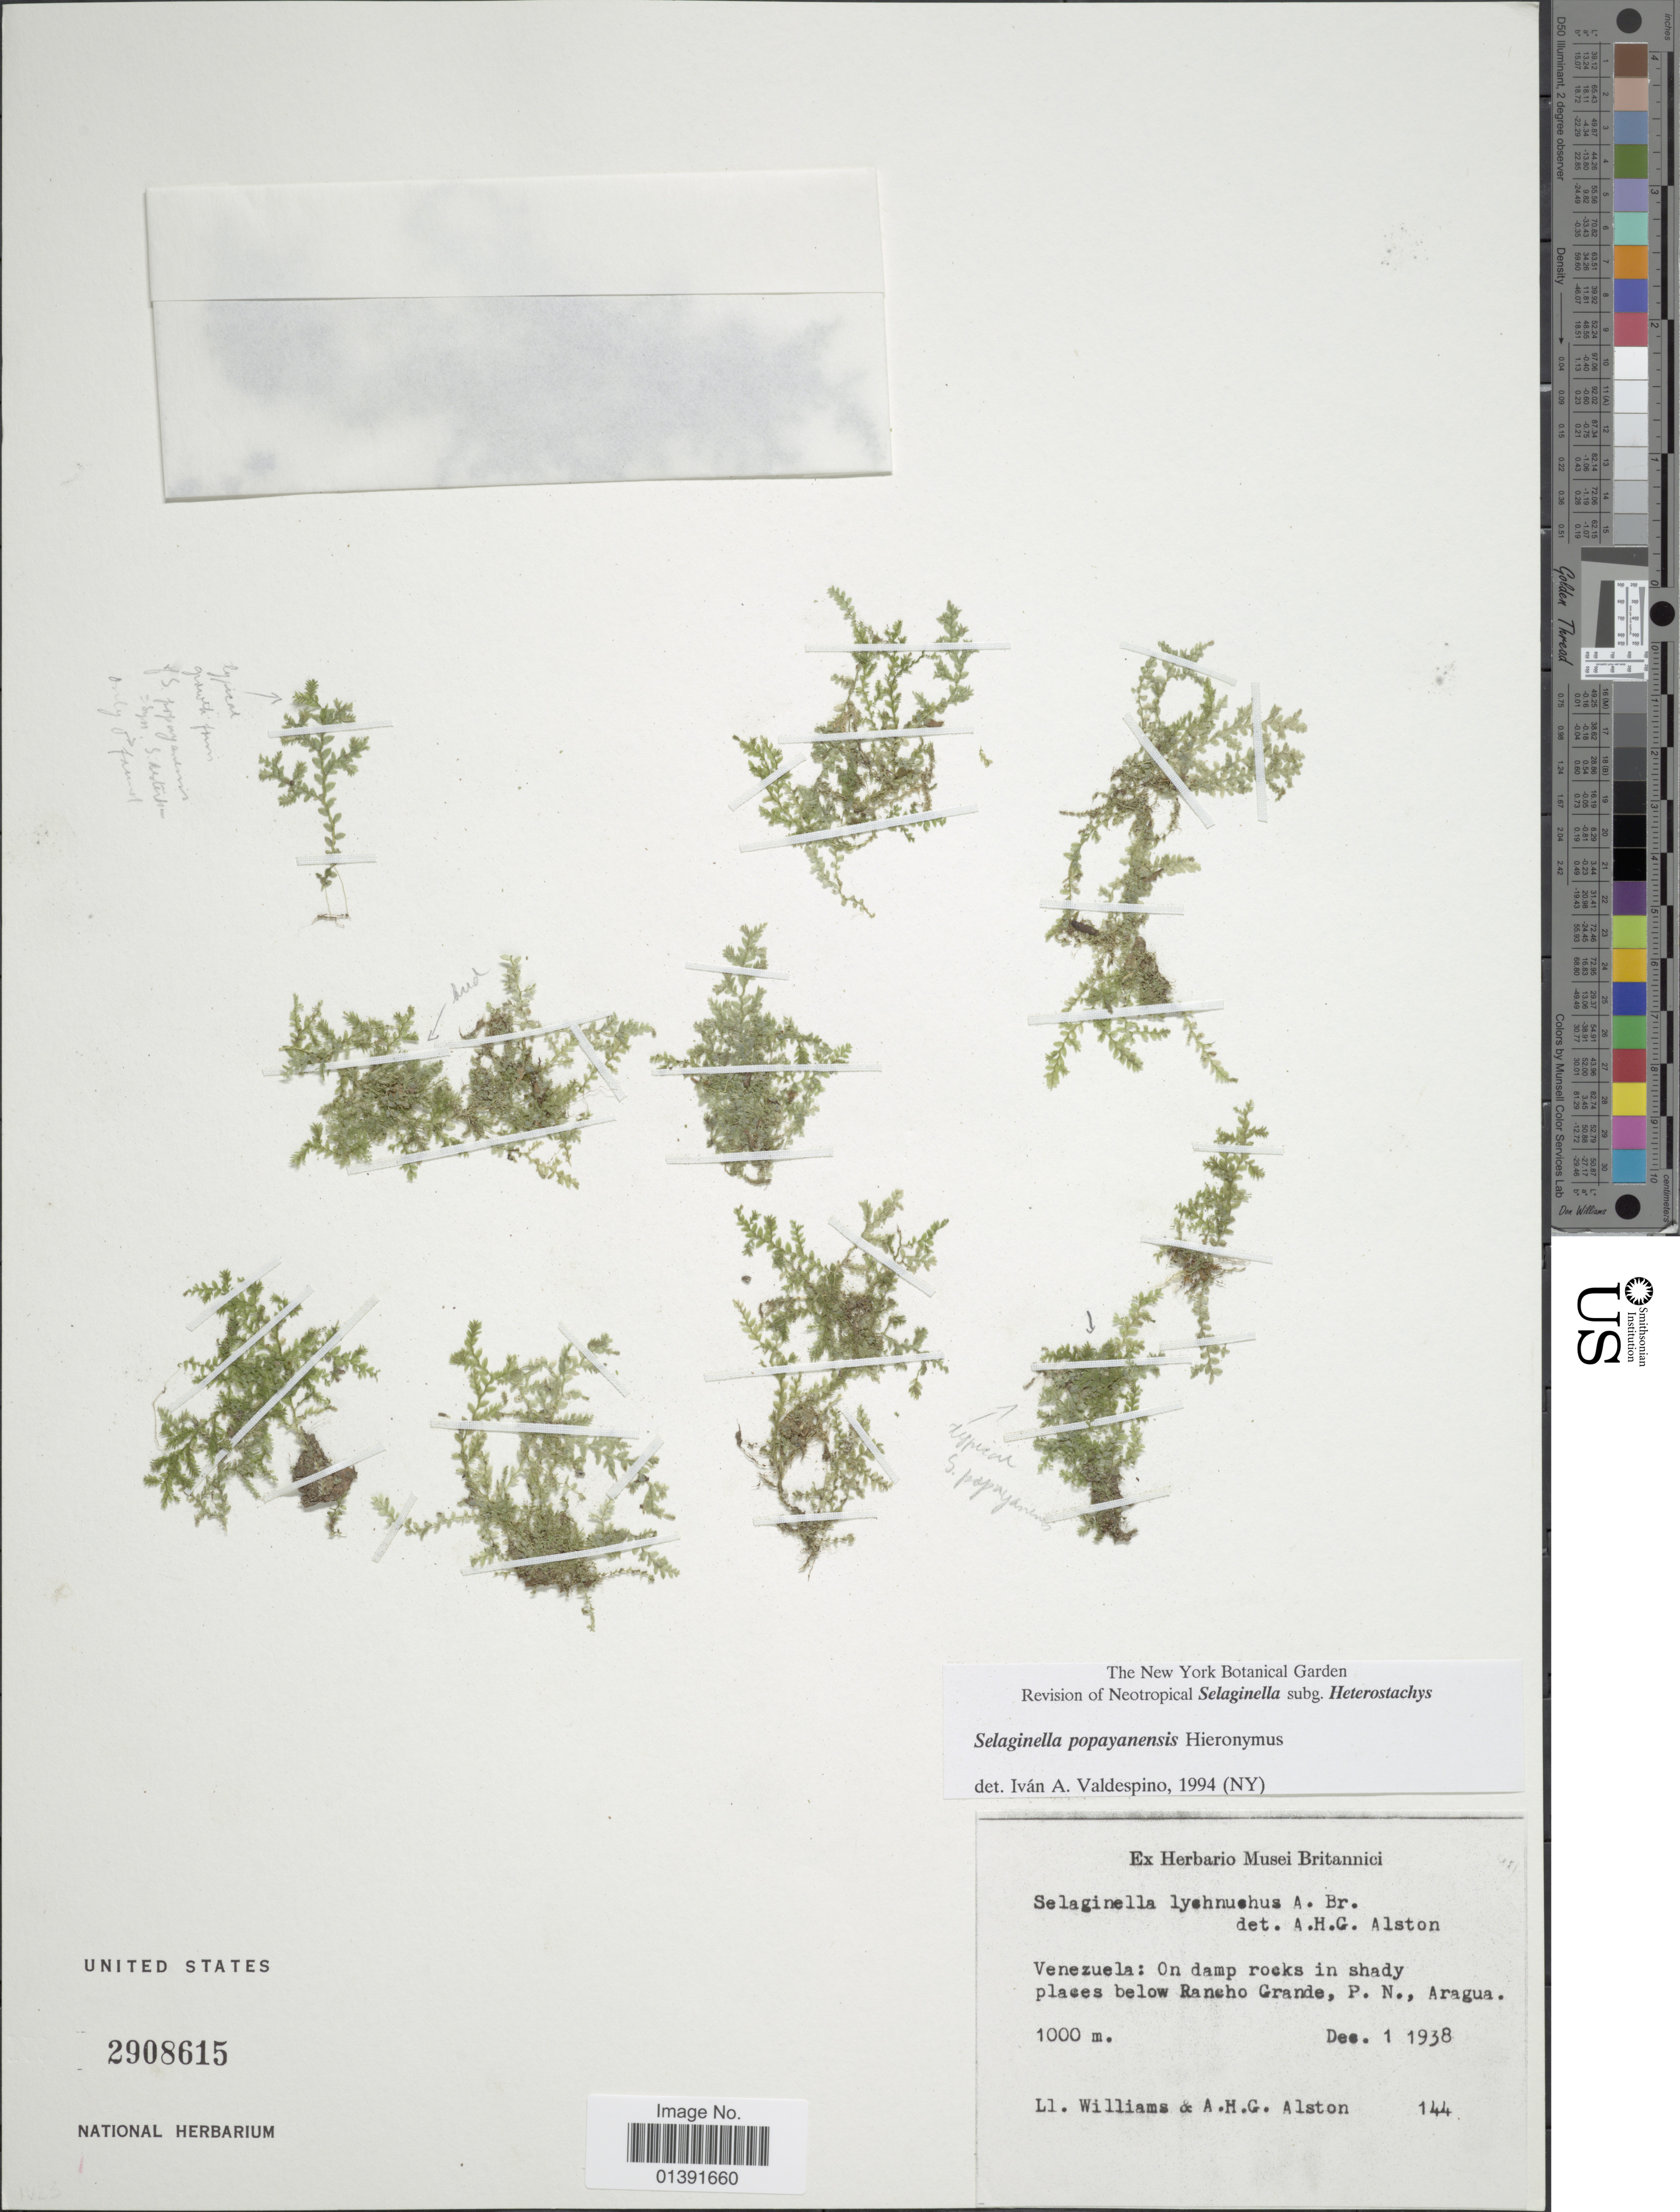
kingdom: Plantae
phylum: Tracheophyta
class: Lycopodiopsida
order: Selaginellales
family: Selaginellaceae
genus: Selaginella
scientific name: Selaginella popayanensis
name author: Hieron.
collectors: Ll. Williams & A. H. Alston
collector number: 144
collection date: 1938-12-01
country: Venezuela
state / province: Aragua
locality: On damps rock in shady places below Rancho Grande, P.N.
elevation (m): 1000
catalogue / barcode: US 2908615